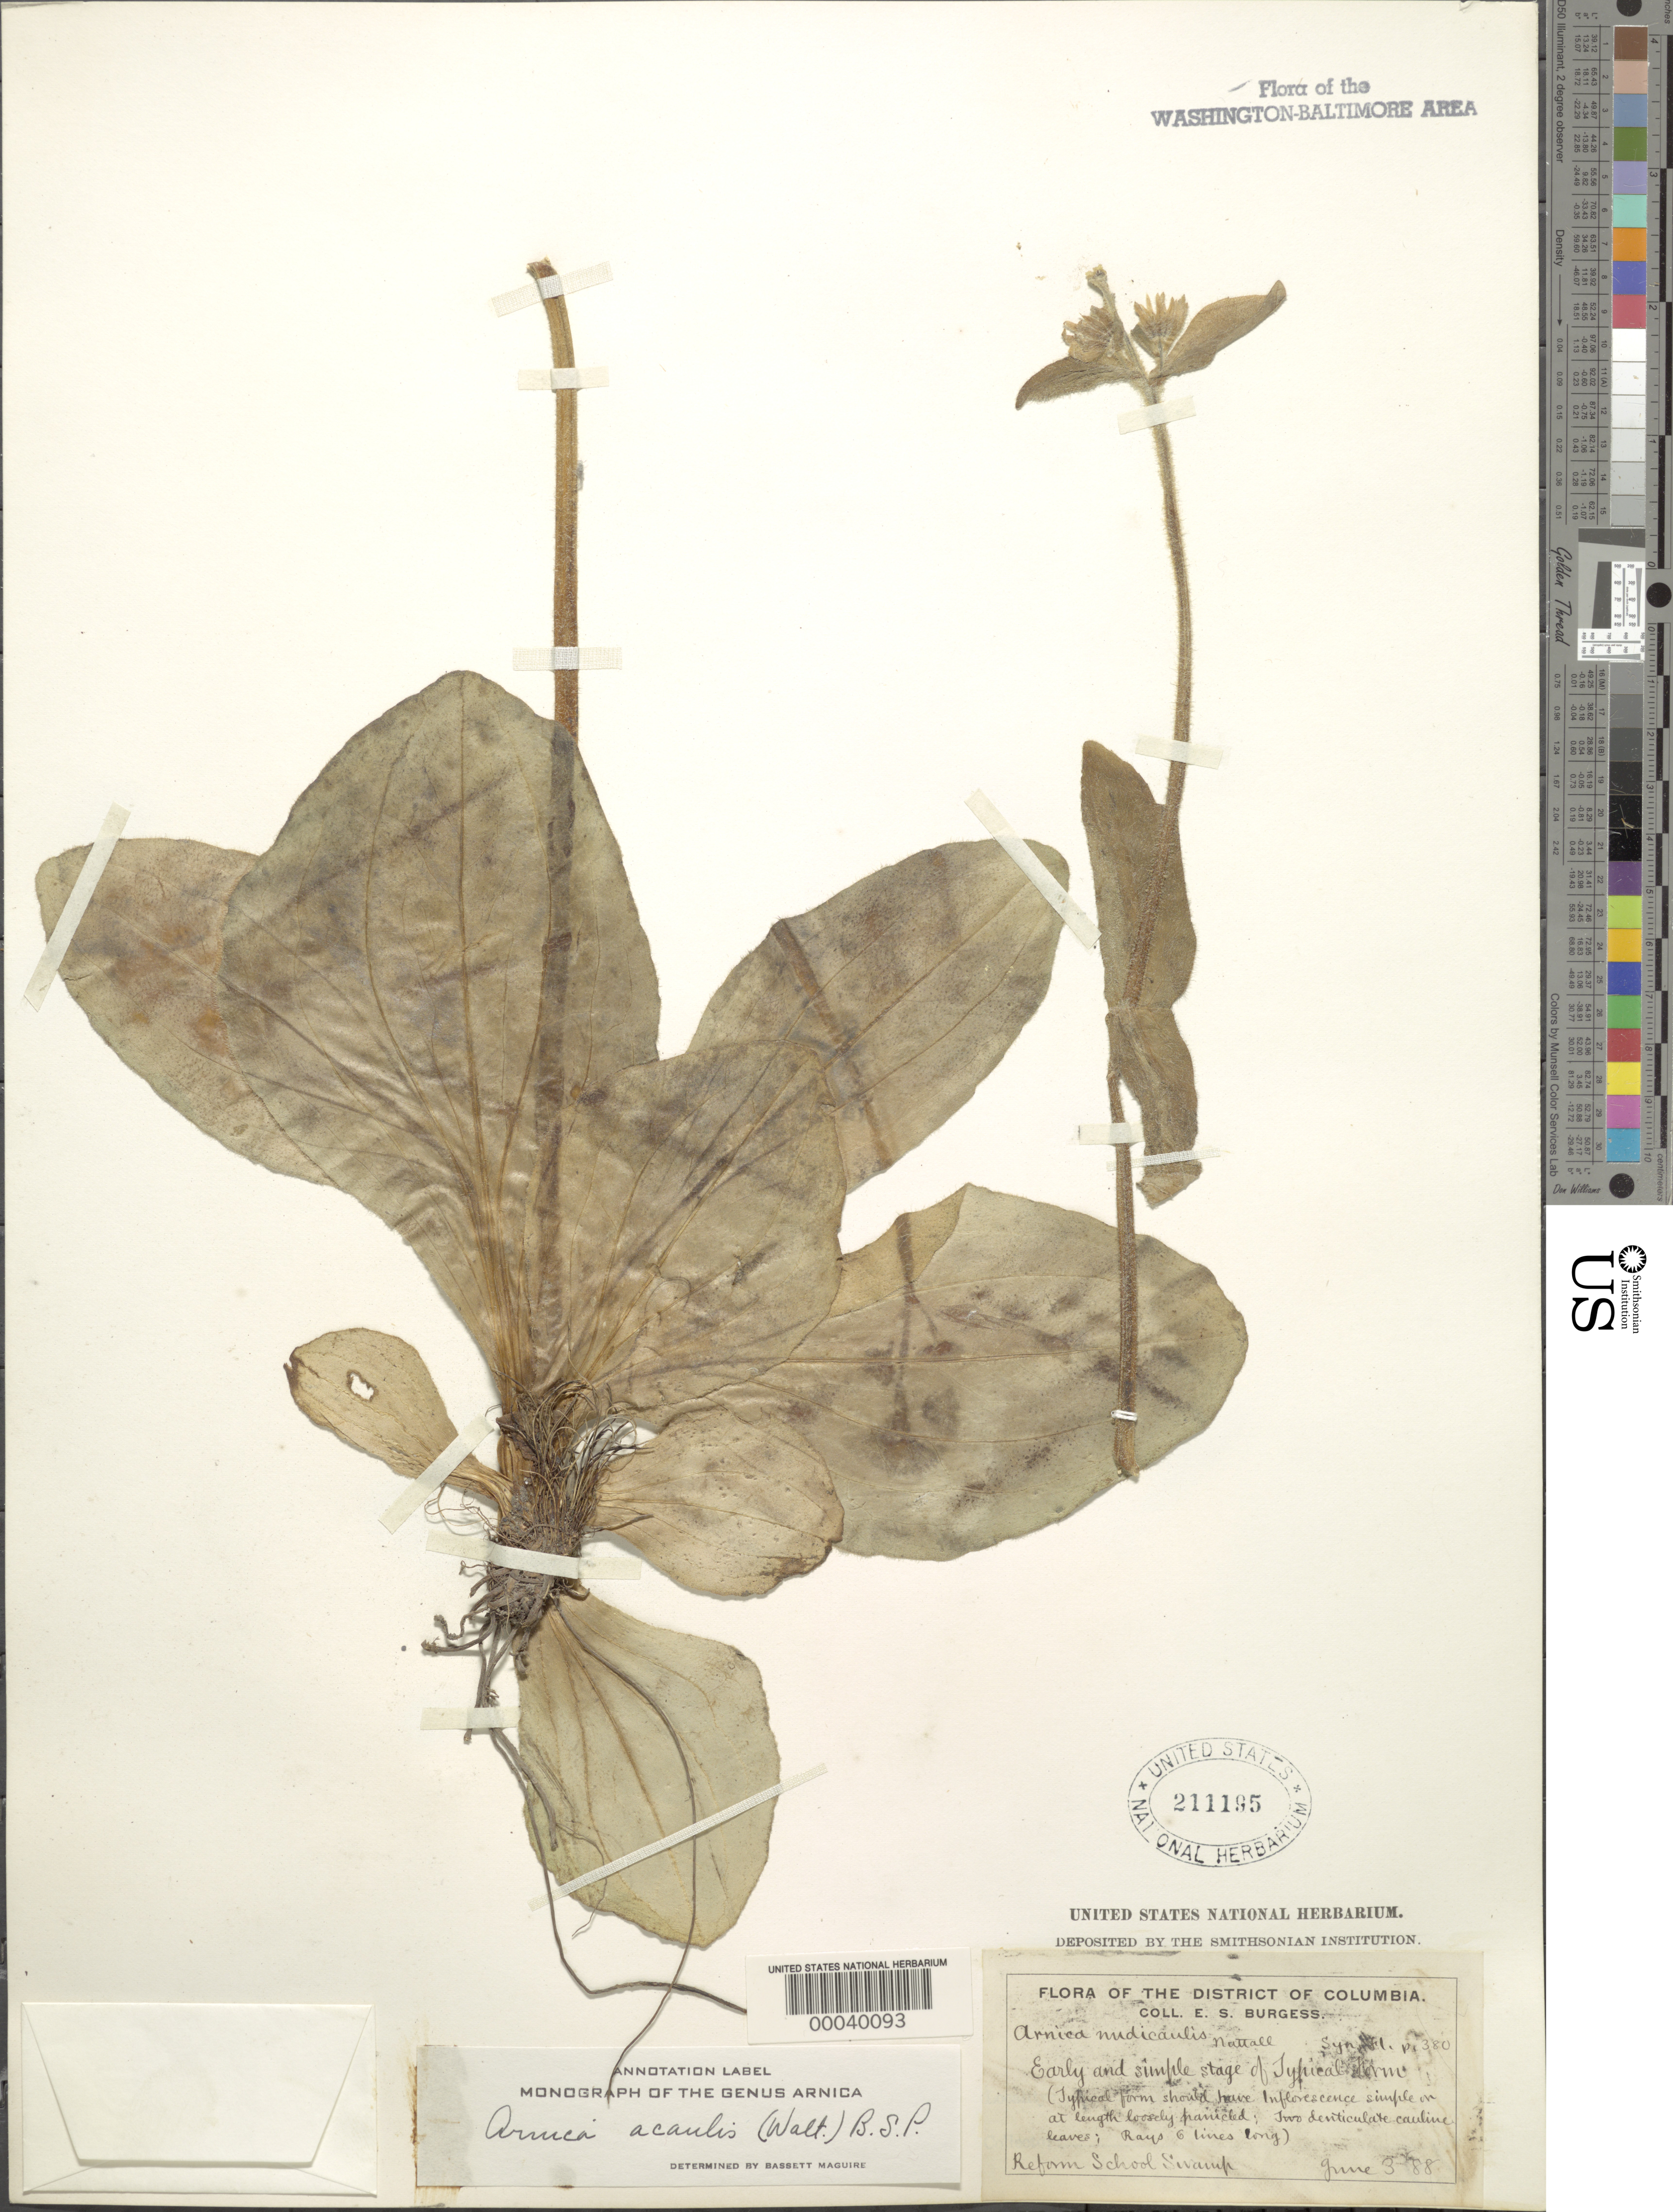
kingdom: Plantae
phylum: Tracheophyta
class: Magnoliopsida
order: Asterales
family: Asteraceae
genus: Arnica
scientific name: Arnica acaulis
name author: (Walter) Britton, Stearns & Poggenb.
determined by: Maguire, Bassett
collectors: E. Burgess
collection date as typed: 03 Jun 1888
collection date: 1888-06-03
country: United States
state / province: District of Columbia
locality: Reform School Swamp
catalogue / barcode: US 211195